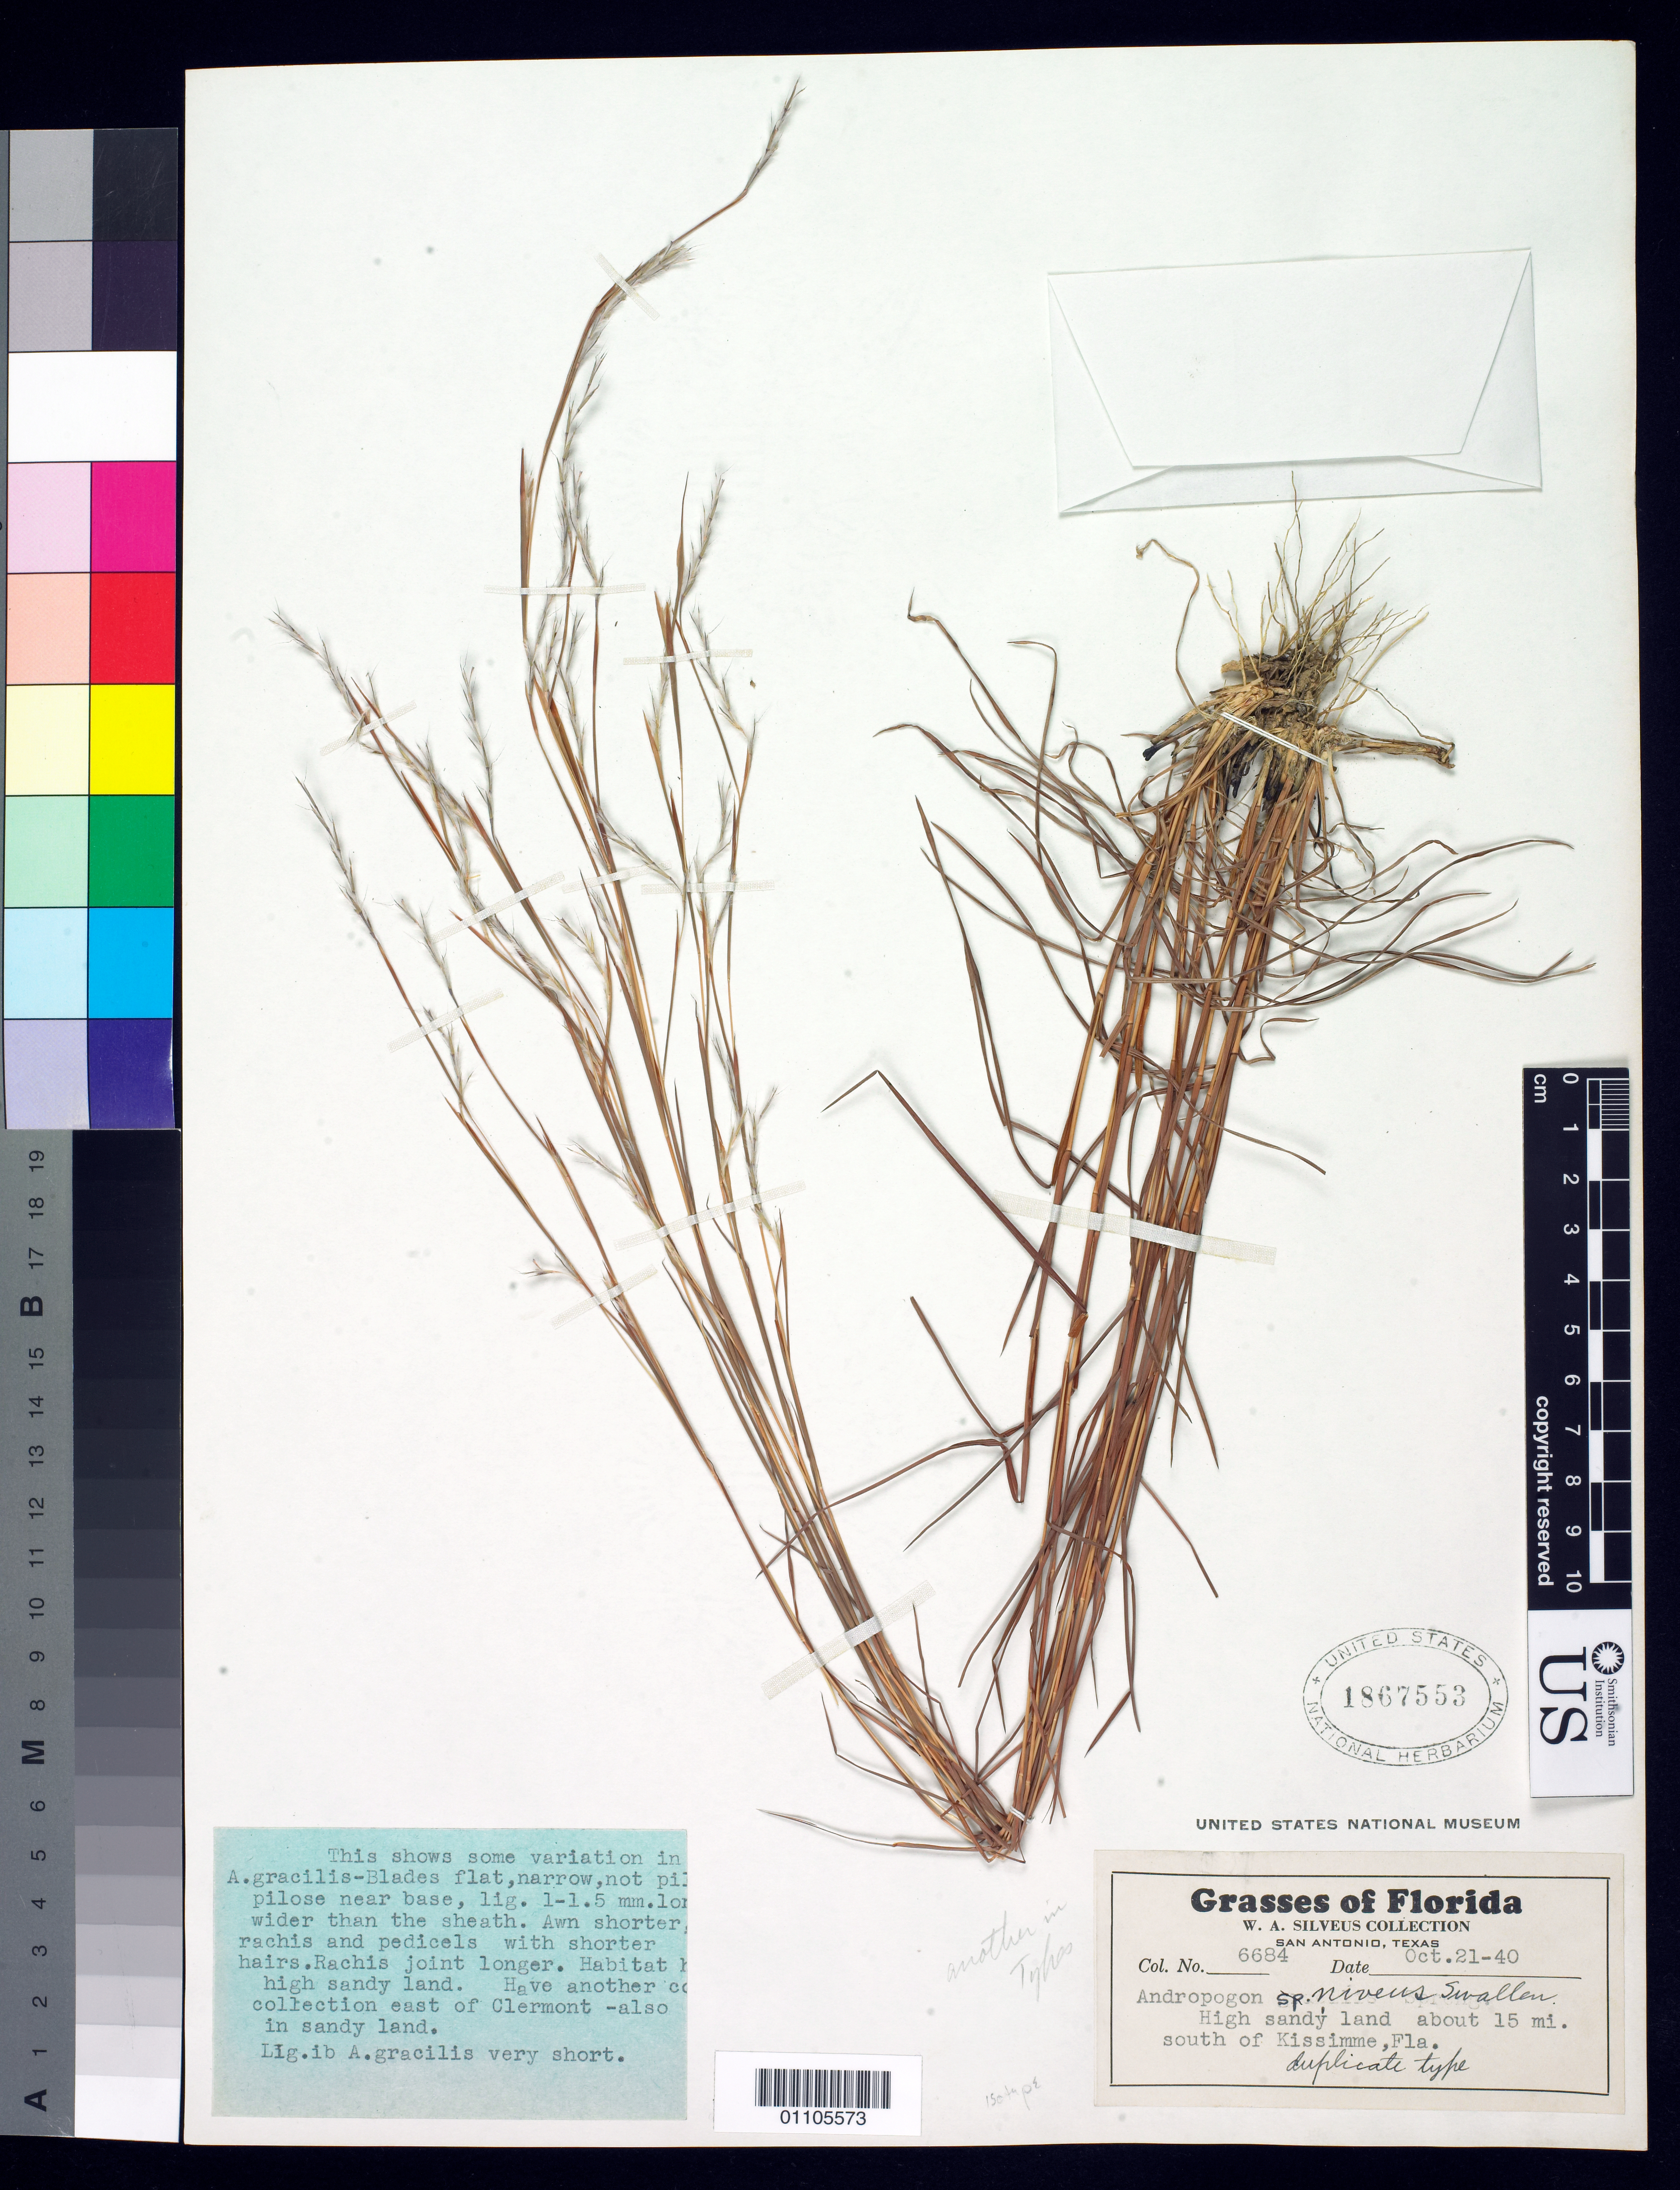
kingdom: Plantae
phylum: Tracheophyta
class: Liliopsida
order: Poales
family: Poaceae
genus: Andropogon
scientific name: Andropogon niveus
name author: Swallen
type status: Isotype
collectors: W. Silveus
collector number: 6684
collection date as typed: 21 Oct 1940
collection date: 1940-10-21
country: United States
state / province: Florida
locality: About 15 mi S of Kissimmee.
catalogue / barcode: US 1867553